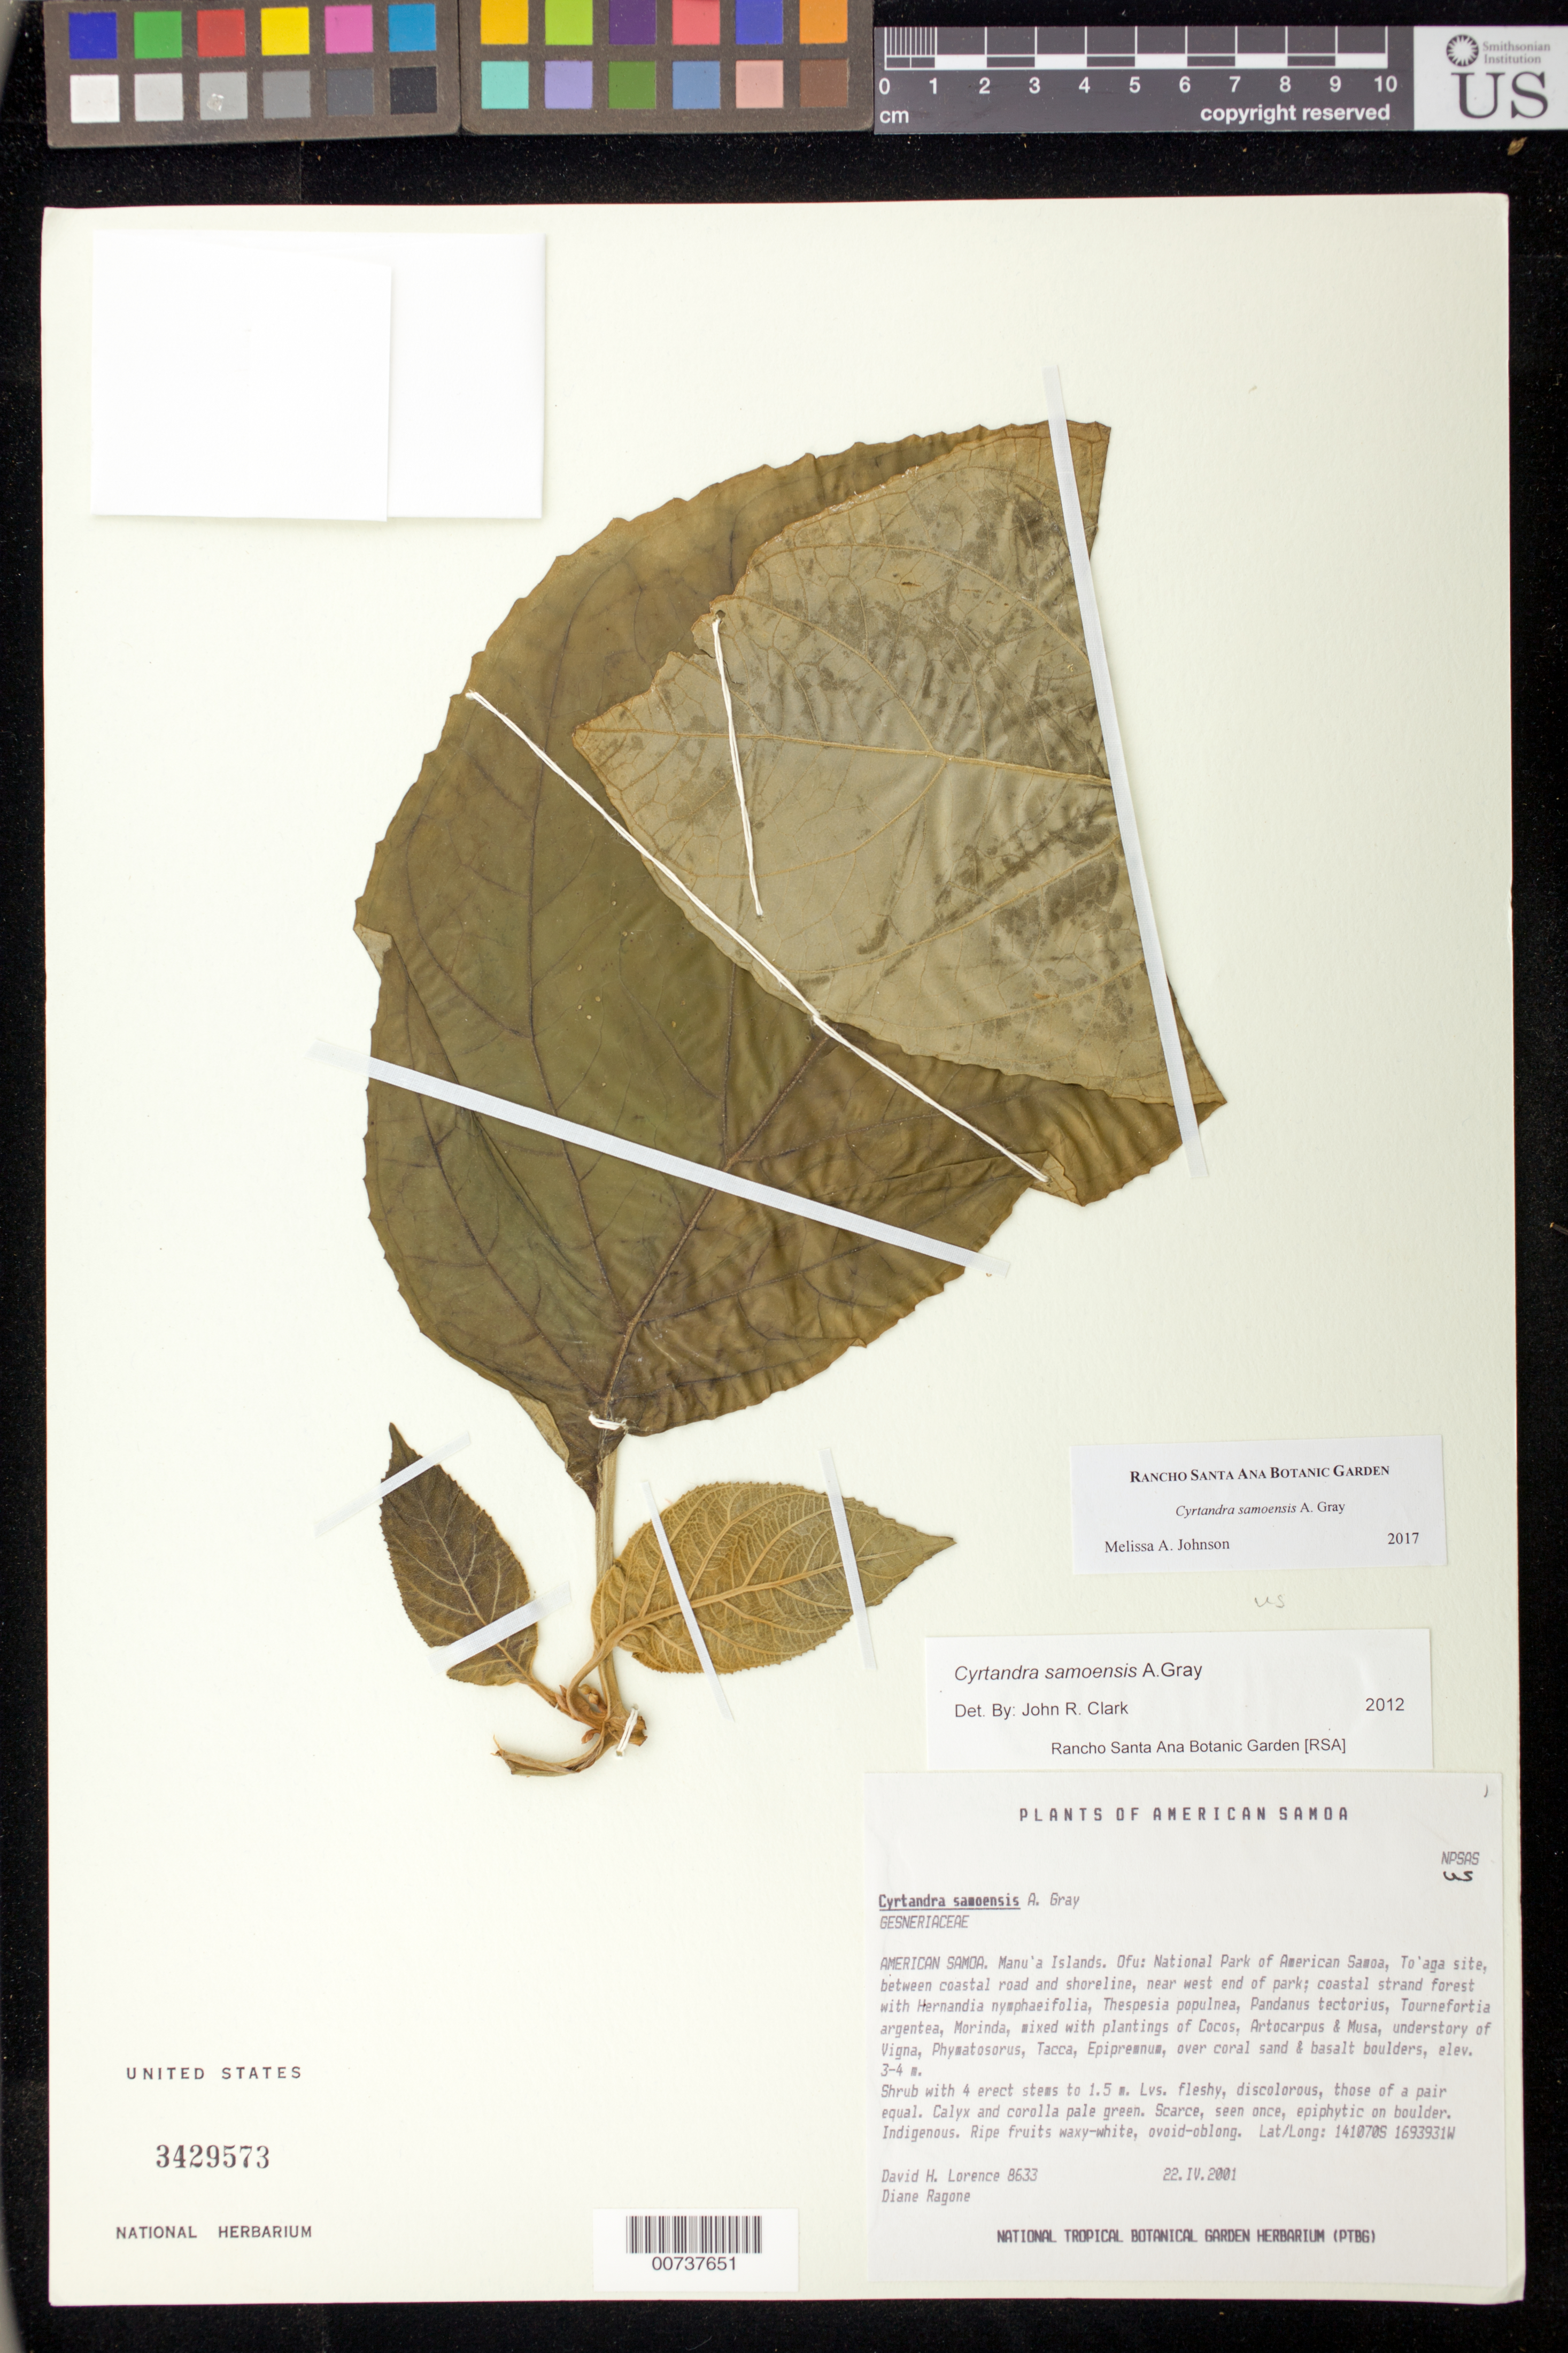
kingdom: Plantae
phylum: Tracheophyta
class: Magnoliopsida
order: Lamiales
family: Gesneriaceae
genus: Cyrtandra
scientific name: Cyrtandra samoensis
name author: A. Gray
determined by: Johnson, Melissa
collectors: D. Lorence & D. Ragone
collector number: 8633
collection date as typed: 22 Apr 2001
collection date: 2001-04-22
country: American Samoa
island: Ofu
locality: American Samoa. Manu'a Islands. Ofu: National Park of American Samoa, To'aga site, between coastal road and shoreline, near west end of park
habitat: Coastal strand forest… mixed with plantings of Cocos, Artocarpus & Musa, understory of Vigna, Phymatosorus, Tacca, Epipremnum, over coral sand & basalt boulders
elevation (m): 3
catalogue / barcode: US 3429573